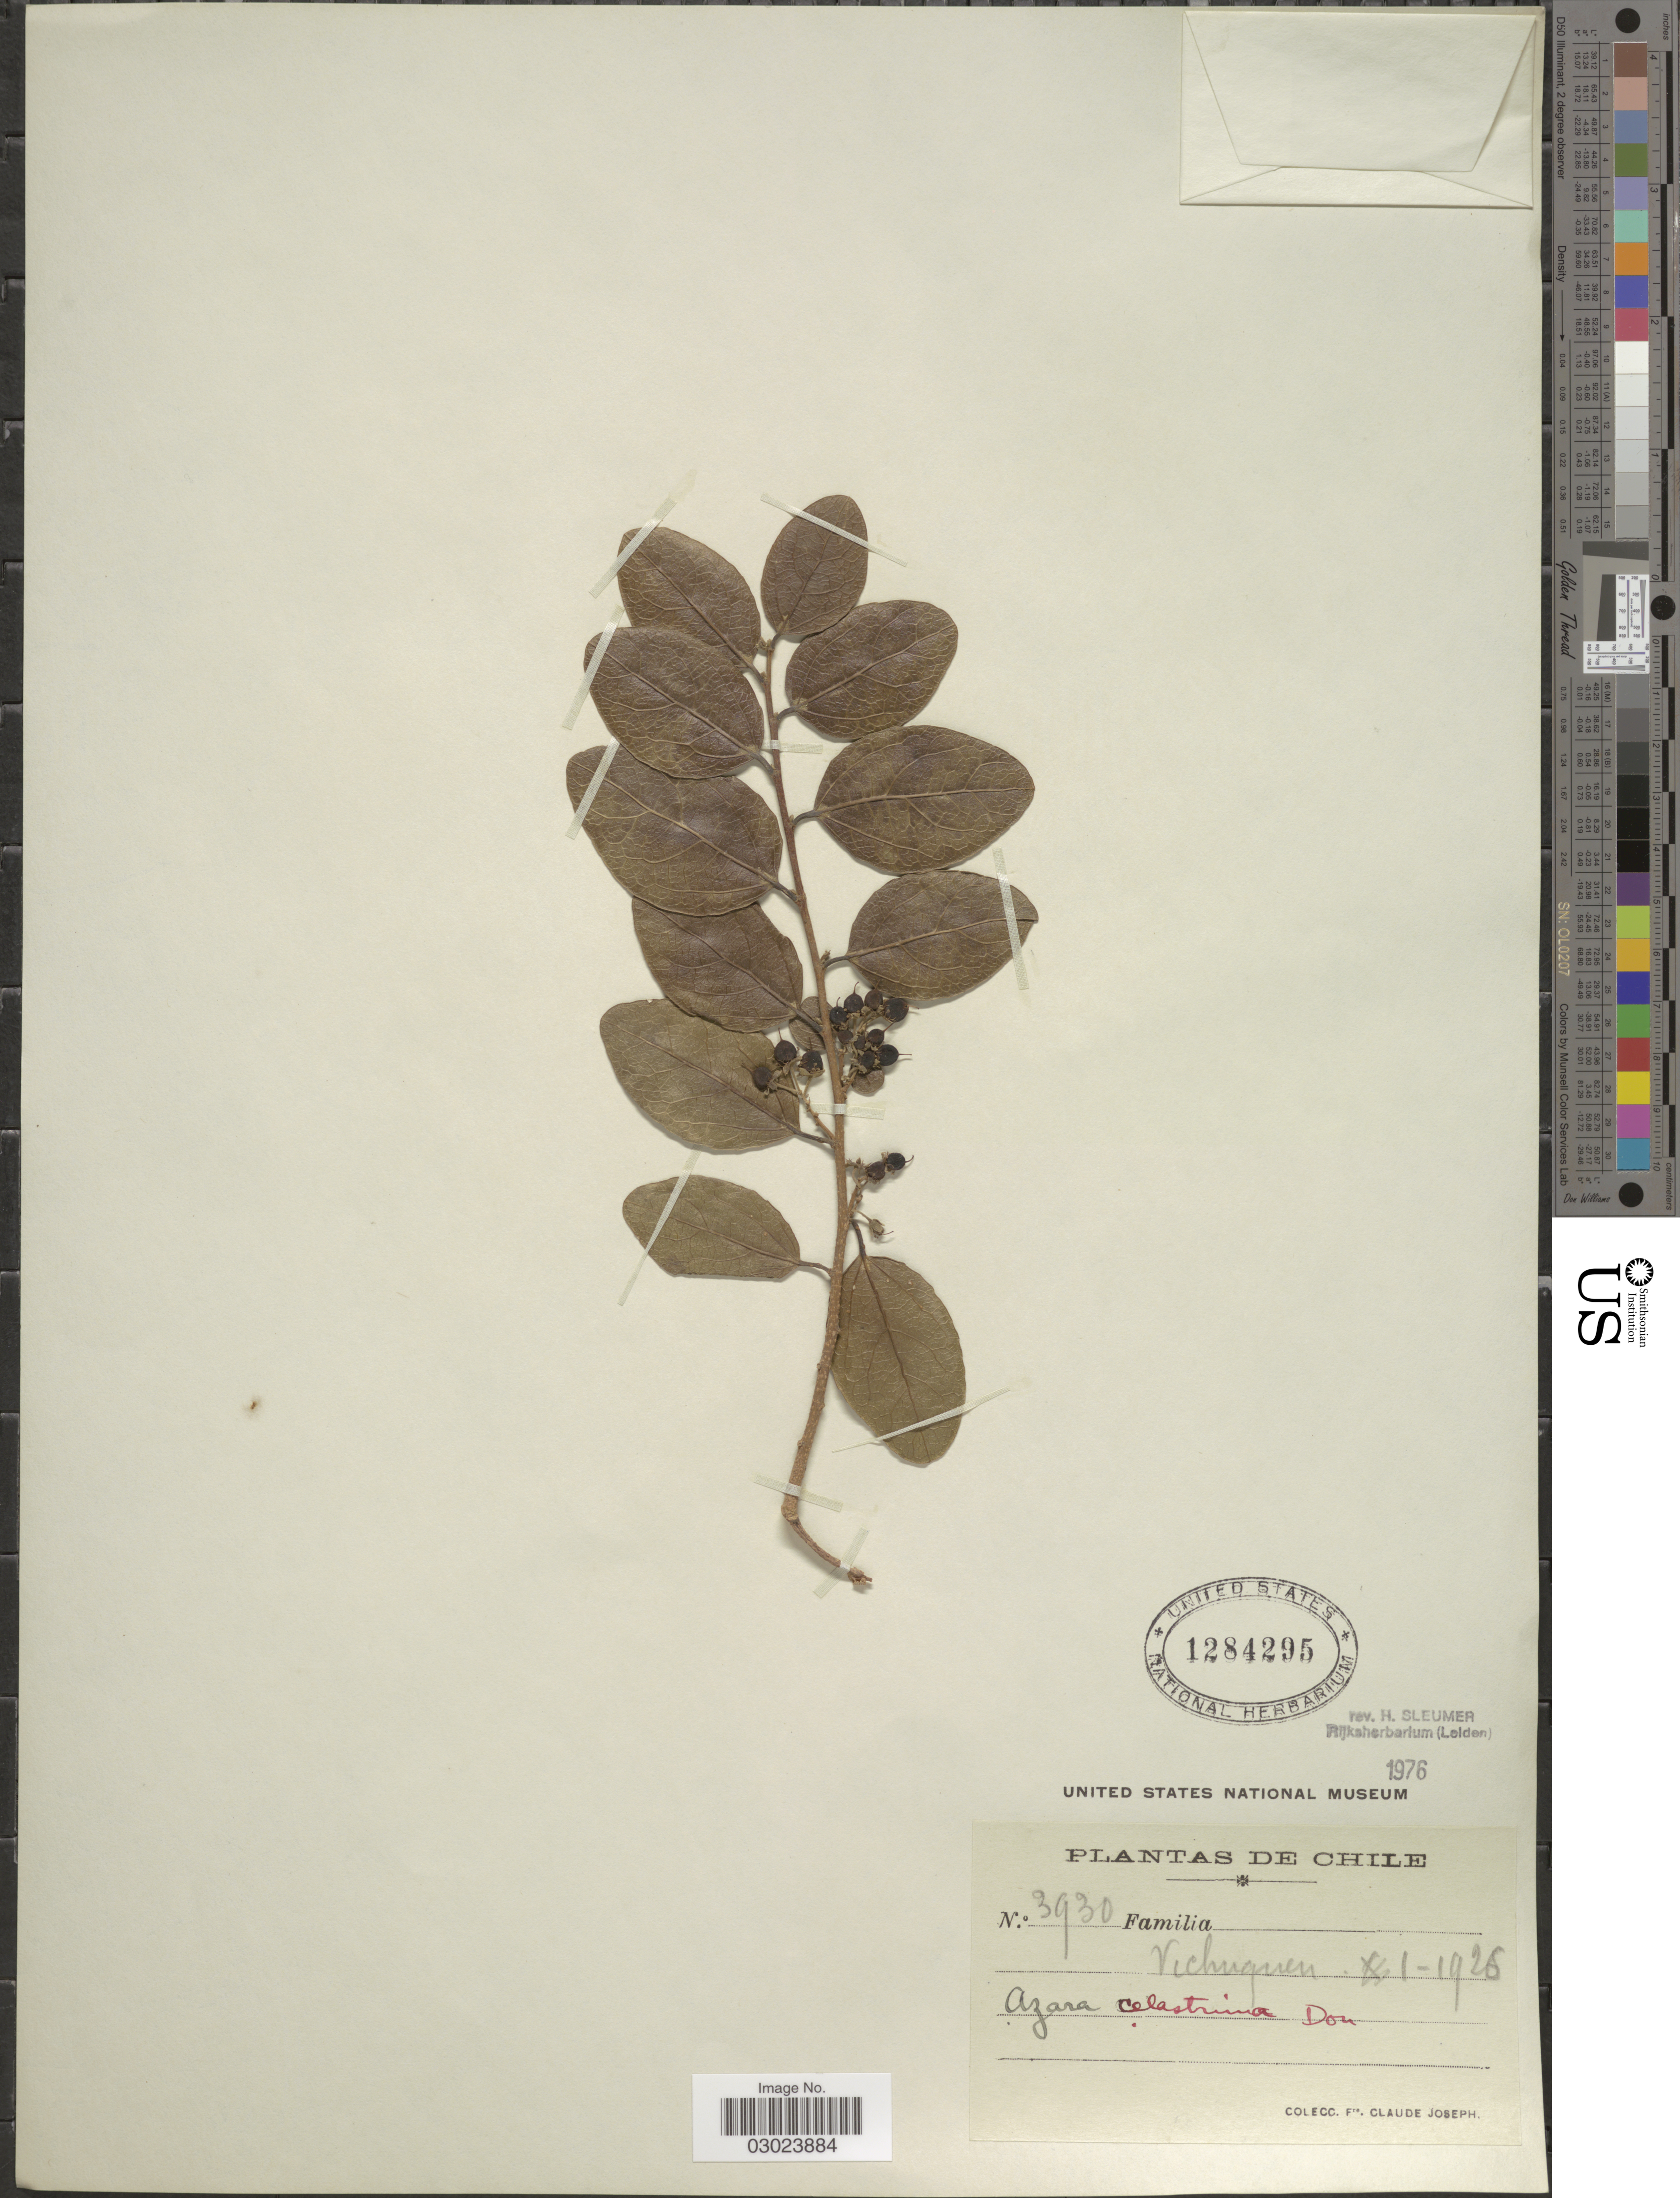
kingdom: Plantae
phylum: Tracheophyta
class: Magnoliopsida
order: Malpighiales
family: Salicaceae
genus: Azara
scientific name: Azara celastrina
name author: D. Don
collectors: Bro. Claude-Joseph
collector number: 3930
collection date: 1920-01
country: Chile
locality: Vichuquen.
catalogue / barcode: US 1284295